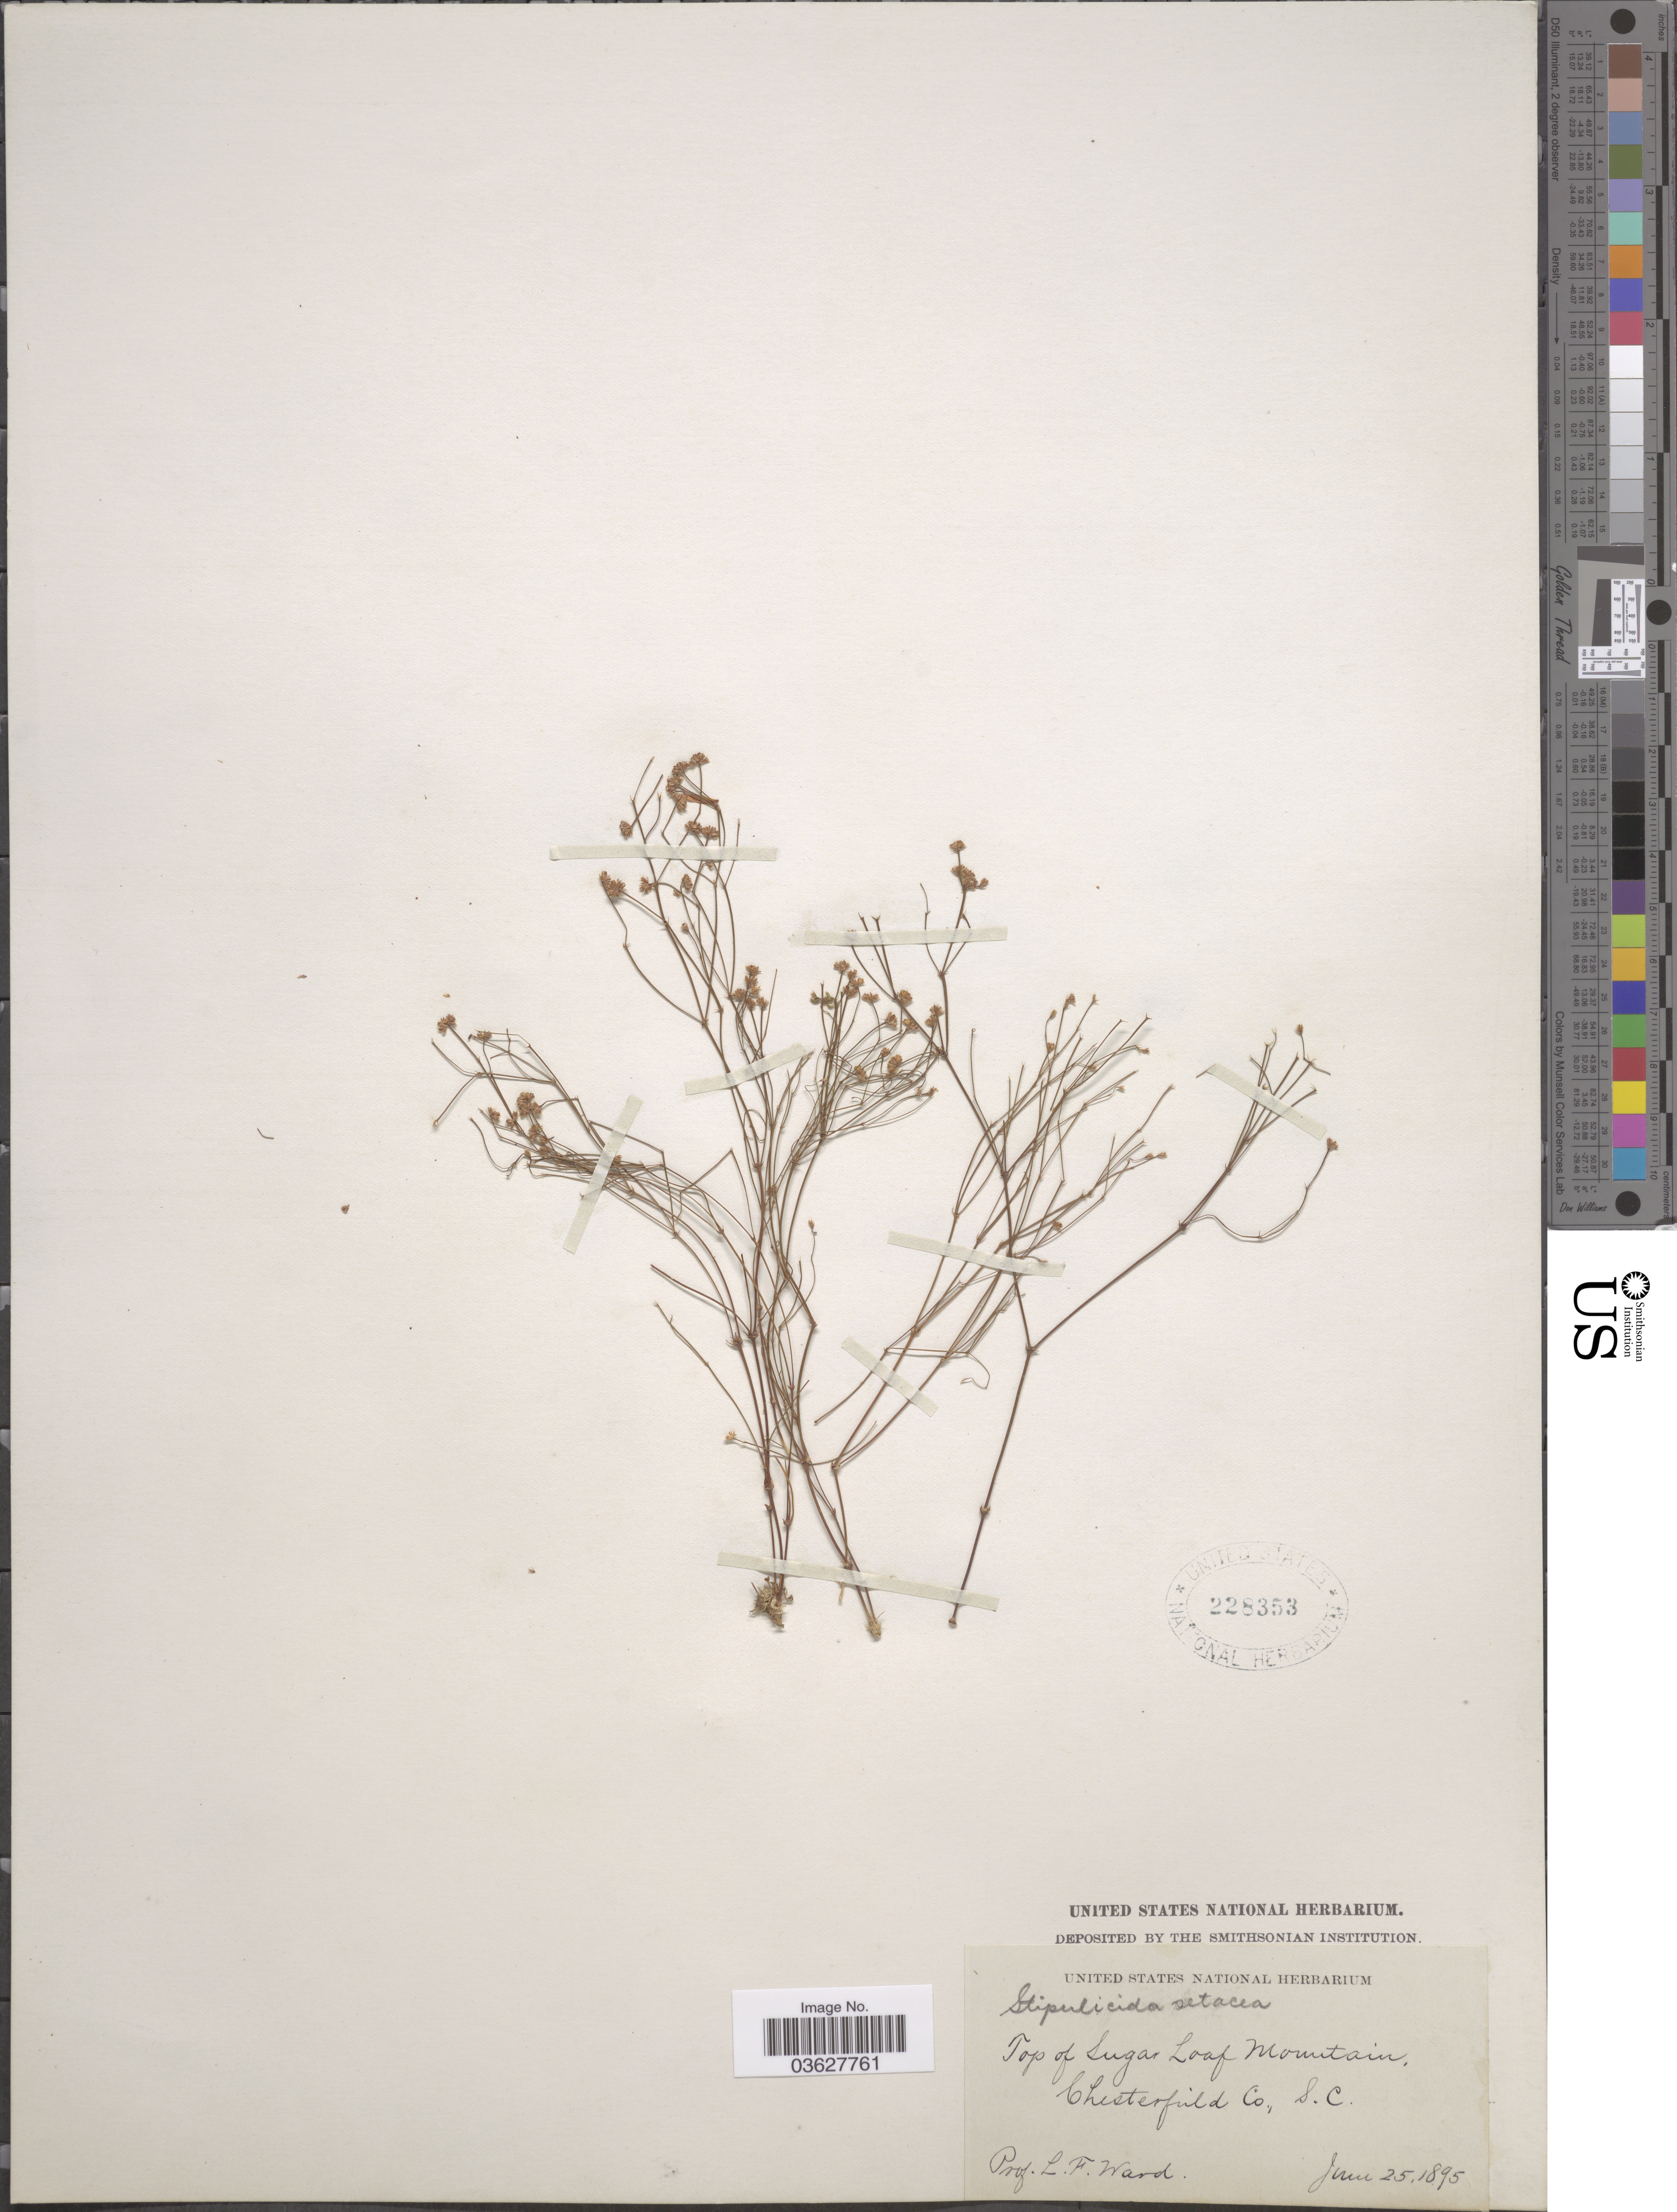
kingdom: Plantae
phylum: Tracheophyta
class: Magnoliopsida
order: Caryophyllales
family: Caryophyllaceae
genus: Stipulicida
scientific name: Stipulicida setacea var. setacea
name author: Michx.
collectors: L. Ward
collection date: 1895-06-25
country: United States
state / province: South Carolina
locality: Top of Sugar Loaf Mountain, Chesterfield Co.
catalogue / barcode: US 228353